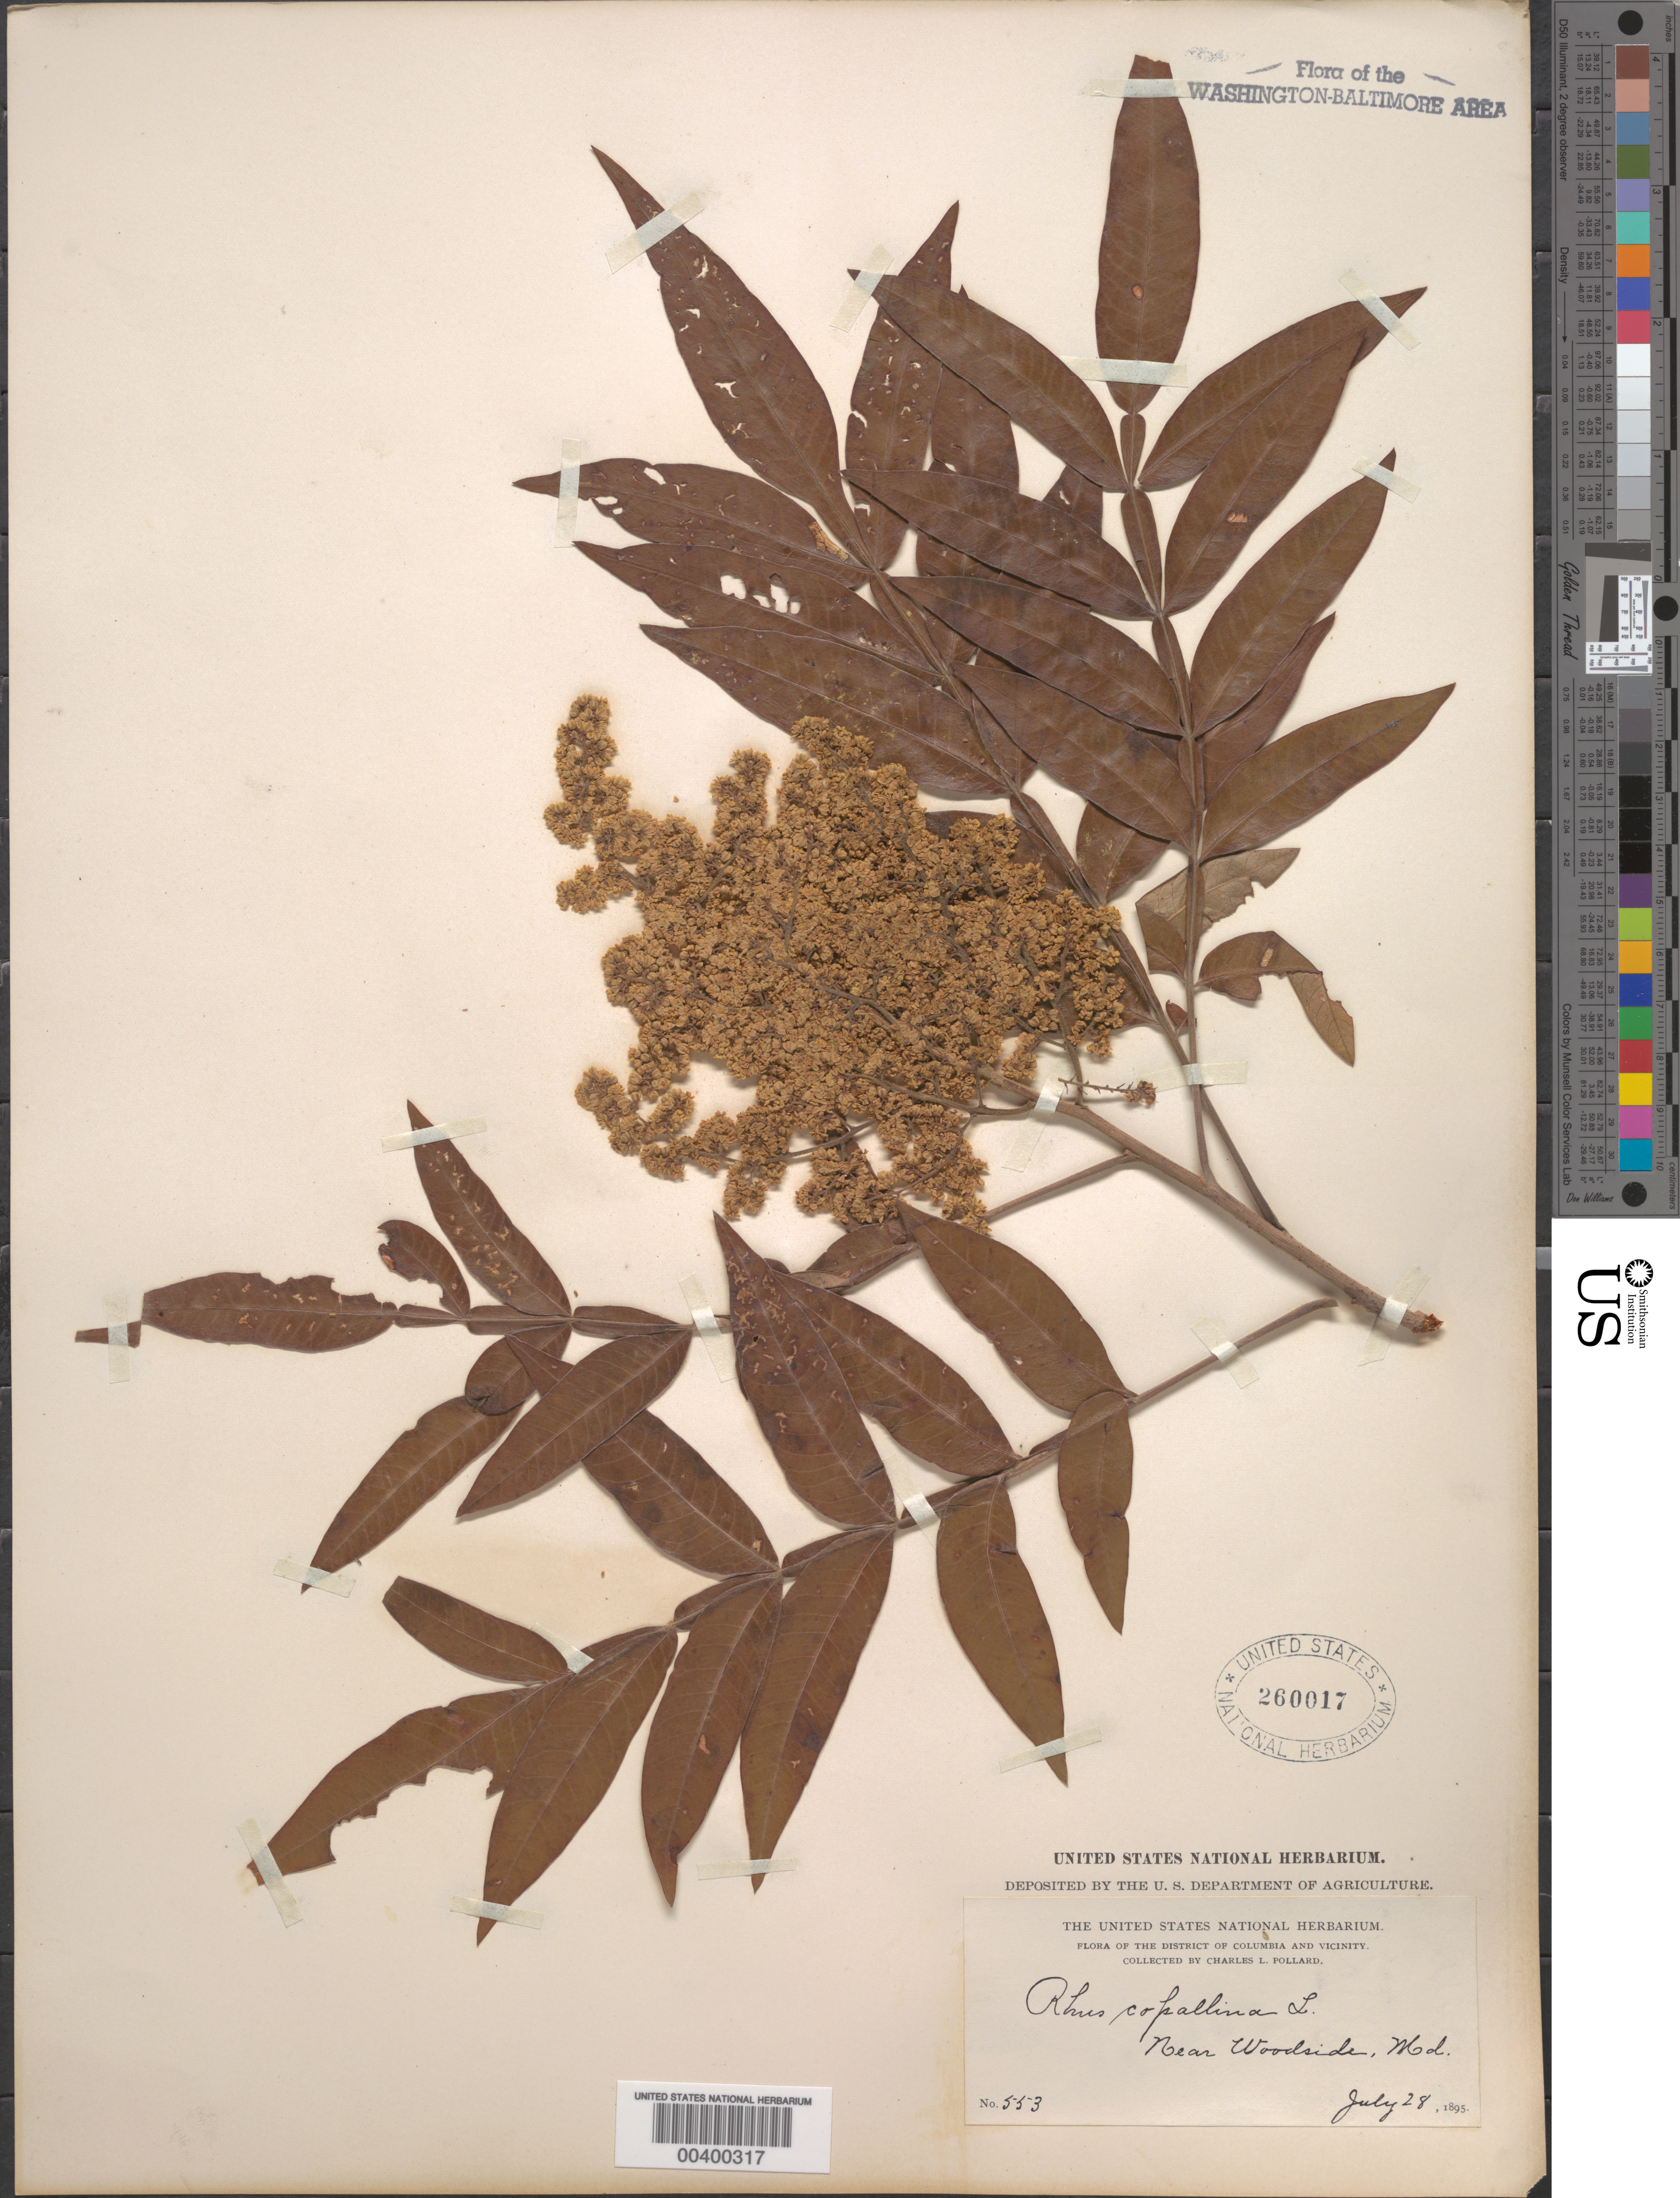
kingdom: Plantae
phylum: Tracheophyta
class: Magnoliopsida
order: Sapindales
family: Anacardiaceae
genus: Rhus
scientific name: Rhus copallinum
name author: L.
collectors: C. L. Pollard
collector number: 553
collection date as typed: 28 Jul 1895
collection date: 1895-07-28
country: United States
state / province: Maryland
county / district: Montgomery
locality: Near Woodside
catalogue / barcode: US 260017